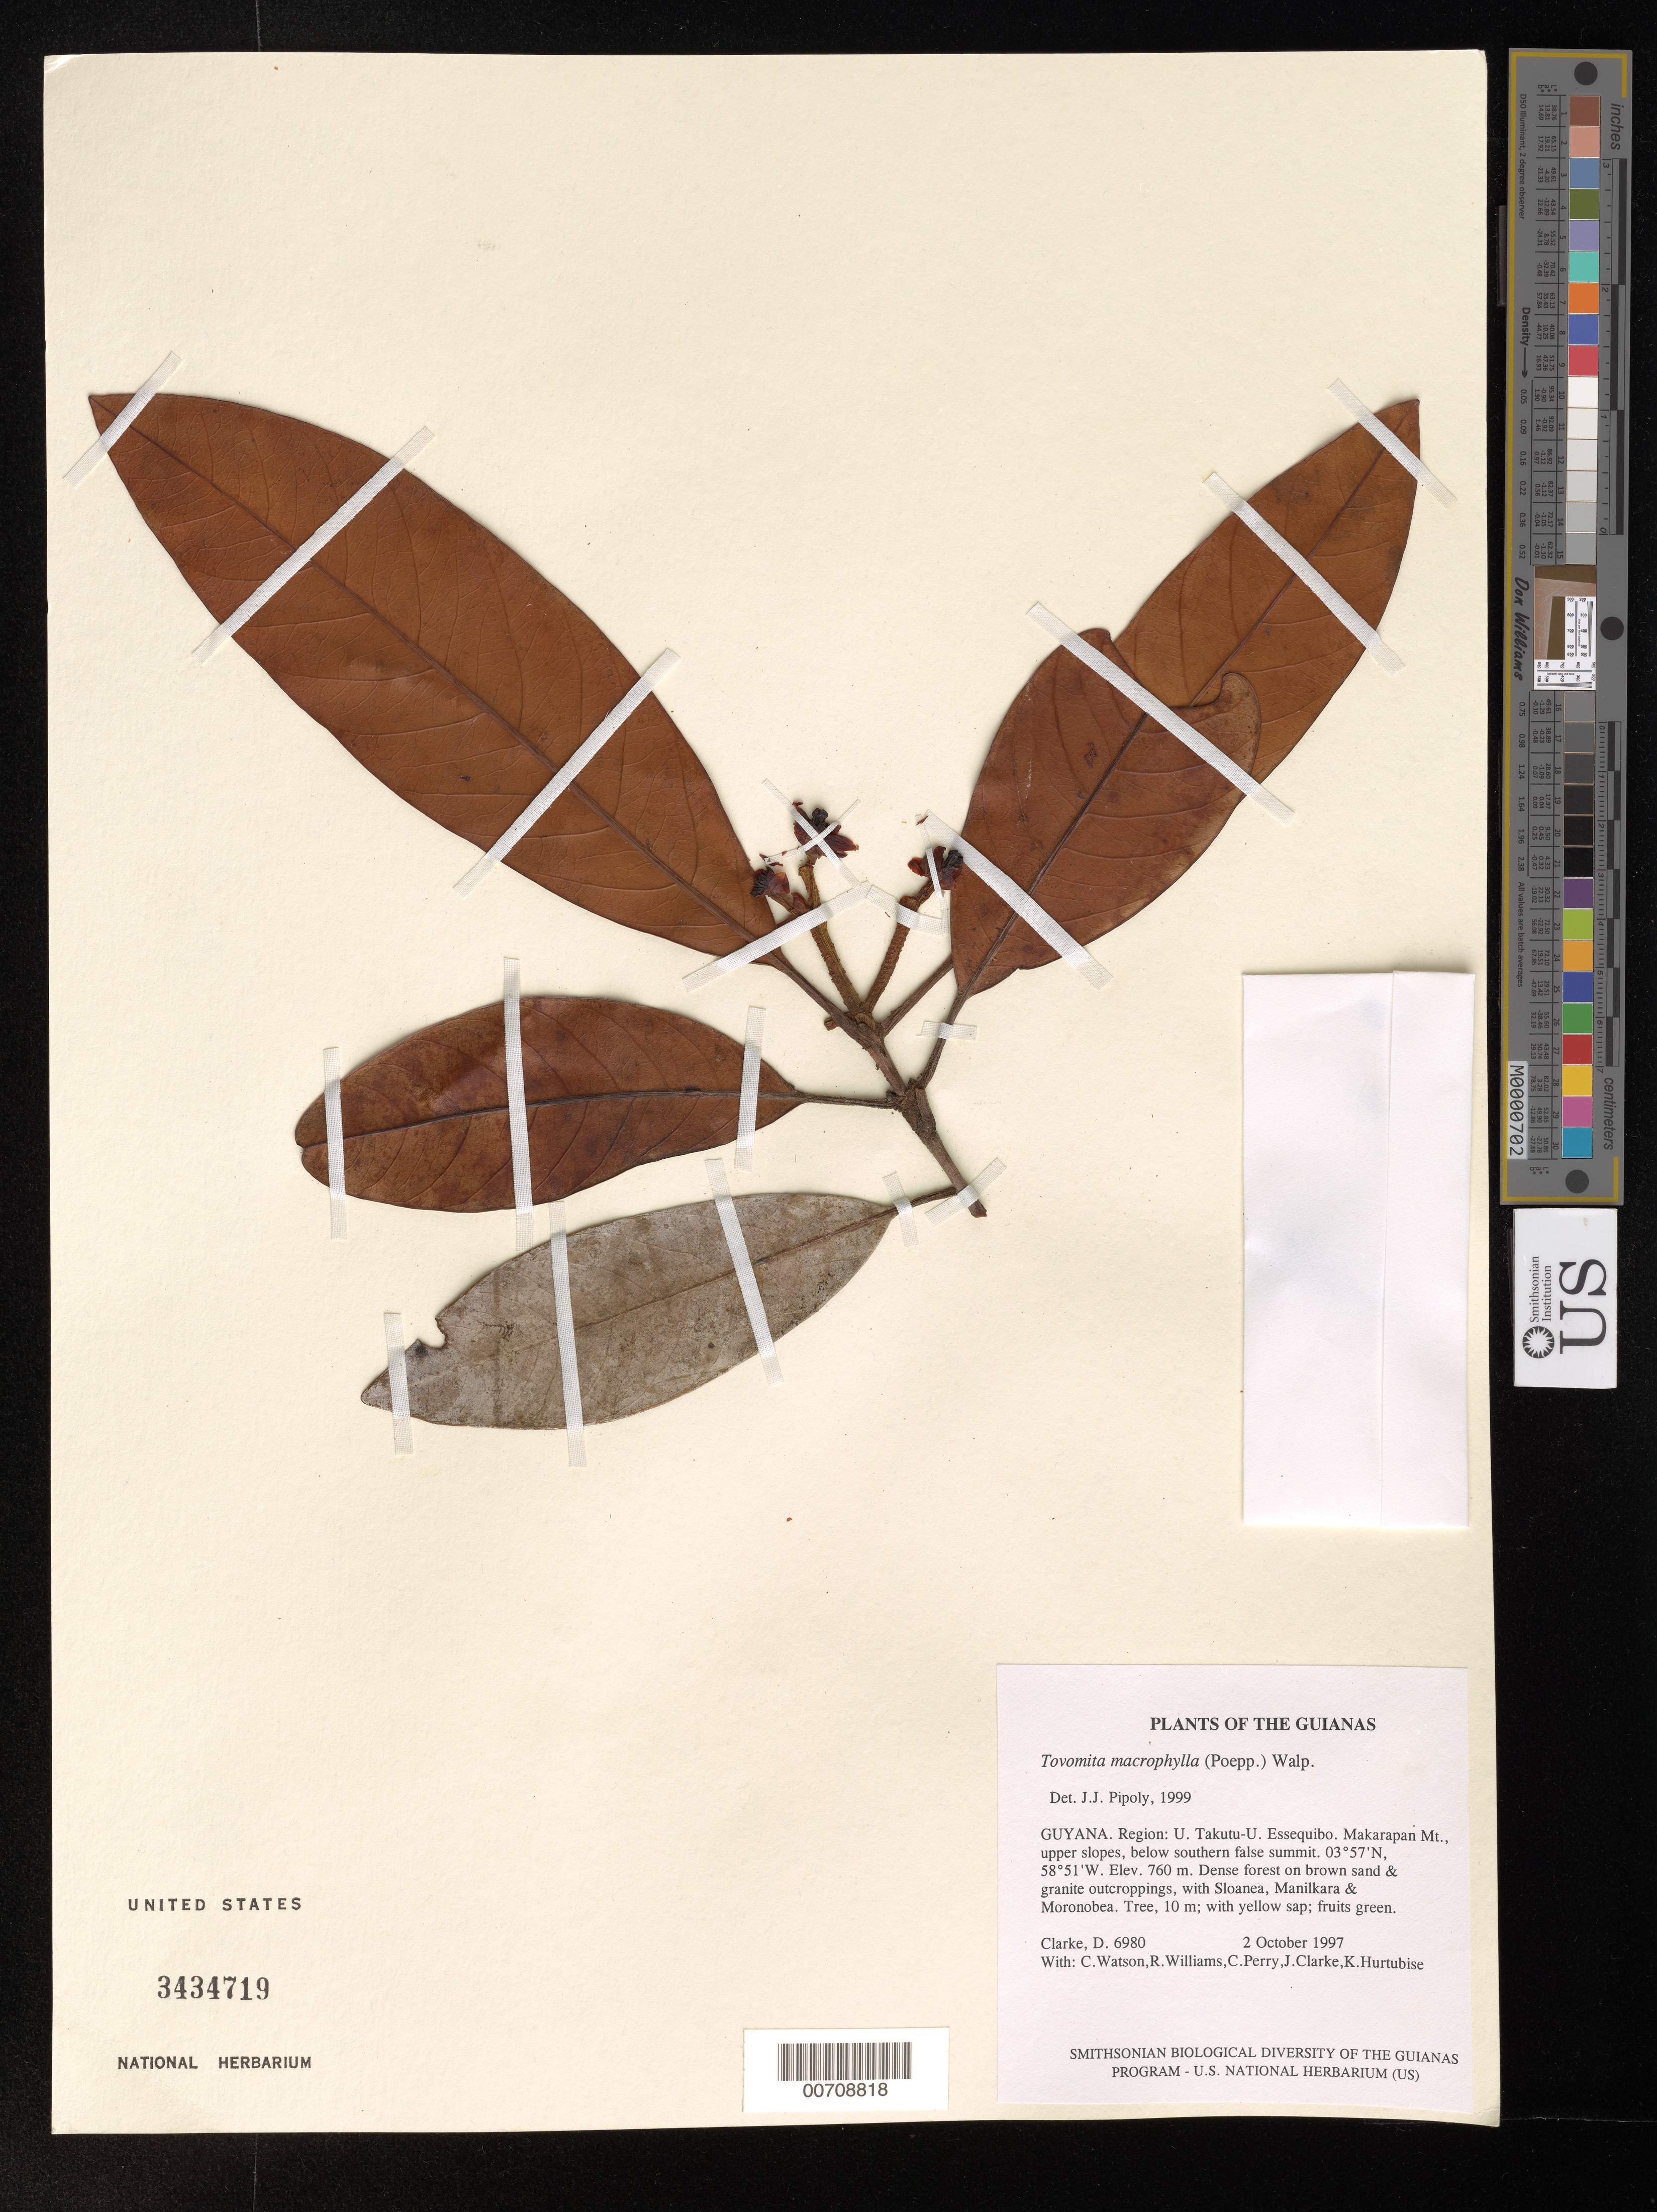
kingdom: Plantae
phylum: Tracheophyta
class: Magnoliopsida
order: Malpighiales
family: Clusiaceae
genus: Tovomita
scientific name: Tovomita macrophylla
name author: (Poepp.) Walp.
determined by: Pipoly, J. J., III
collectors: H. D. Clarke, C. Watson, R. Williams, C. Perry, J. Clarke & K. Hurtubise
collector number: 6980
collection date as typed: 2 October 1997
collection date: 1997-10-02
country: Guyana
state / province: U. Takutu-U. Essequibo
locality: Makarapan Mt., upper slopes, below southern false summit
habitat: Dense forest on brown sand & granite outcroppings, with Sloanea, Manilkara & Moronobea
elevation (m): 760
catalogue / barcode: US 3434719